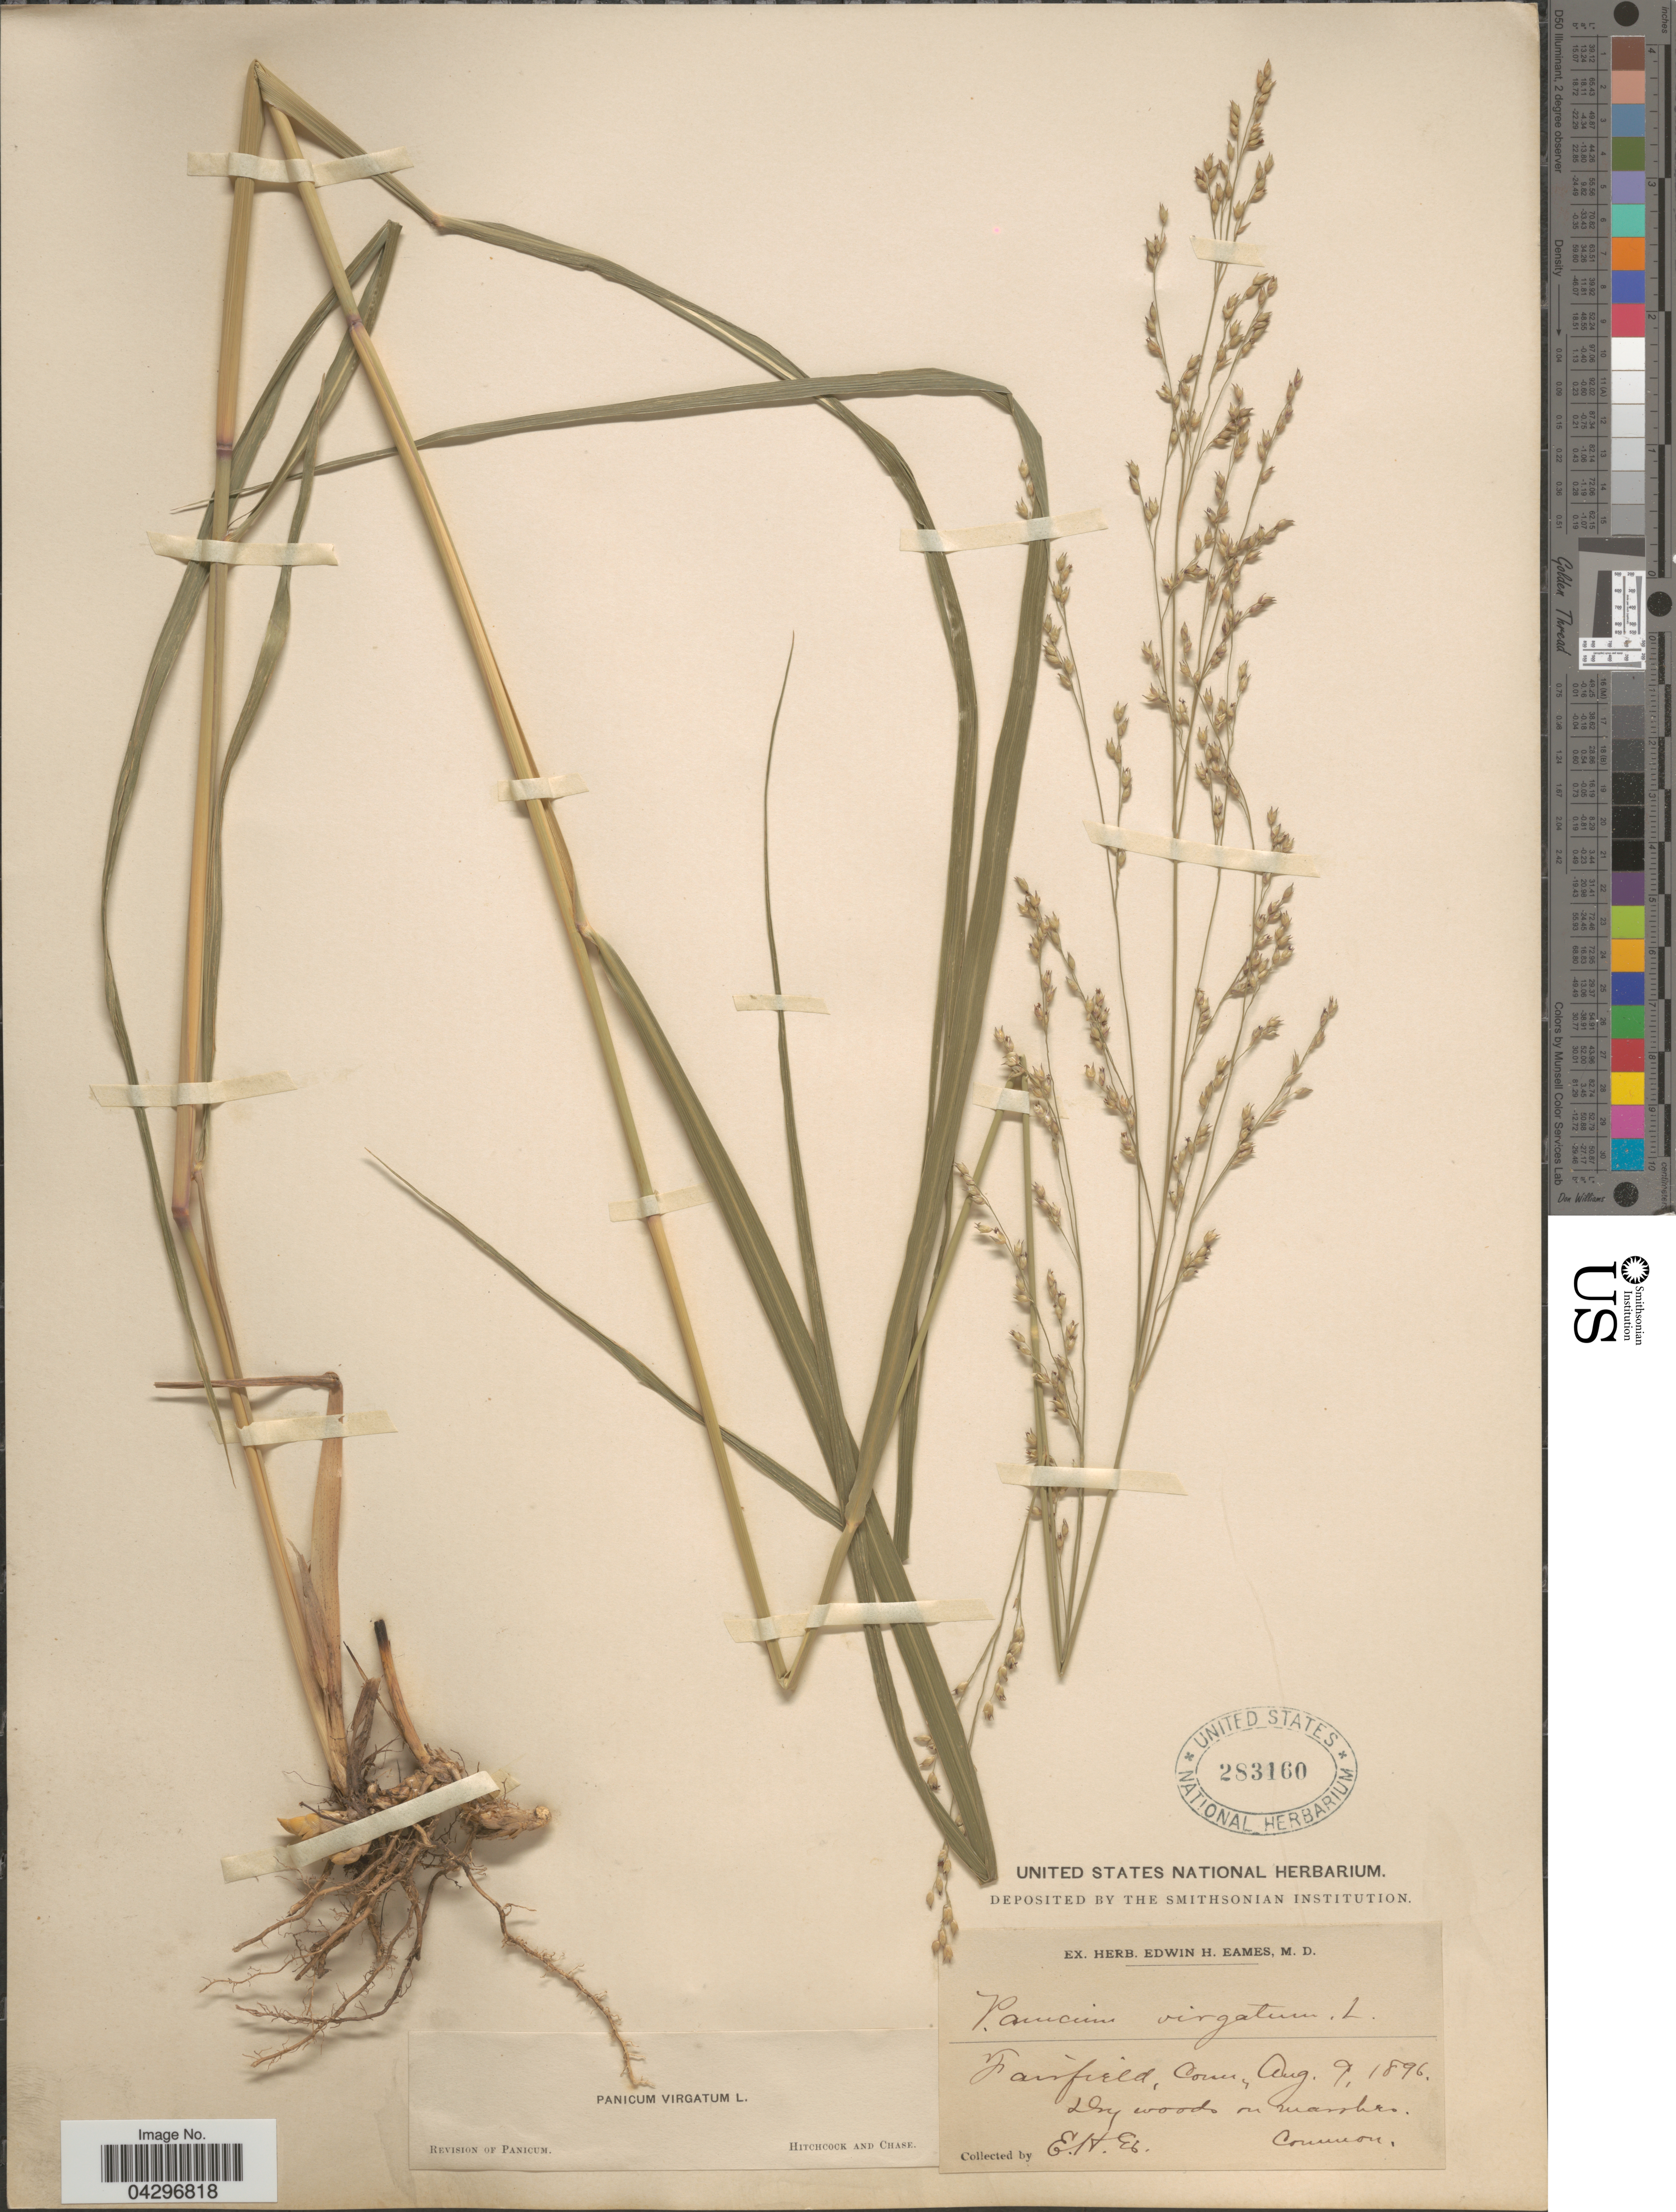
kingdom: Plantae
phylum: Tracheophyta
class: Liliopsida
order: Poales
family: Poaceae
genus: Panicum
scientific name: Panicum virgatum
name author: L.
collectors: E. H. Eames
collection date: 1896-08-09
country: United States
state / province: Connecticut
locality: Fairfield.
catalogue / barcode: US 283160